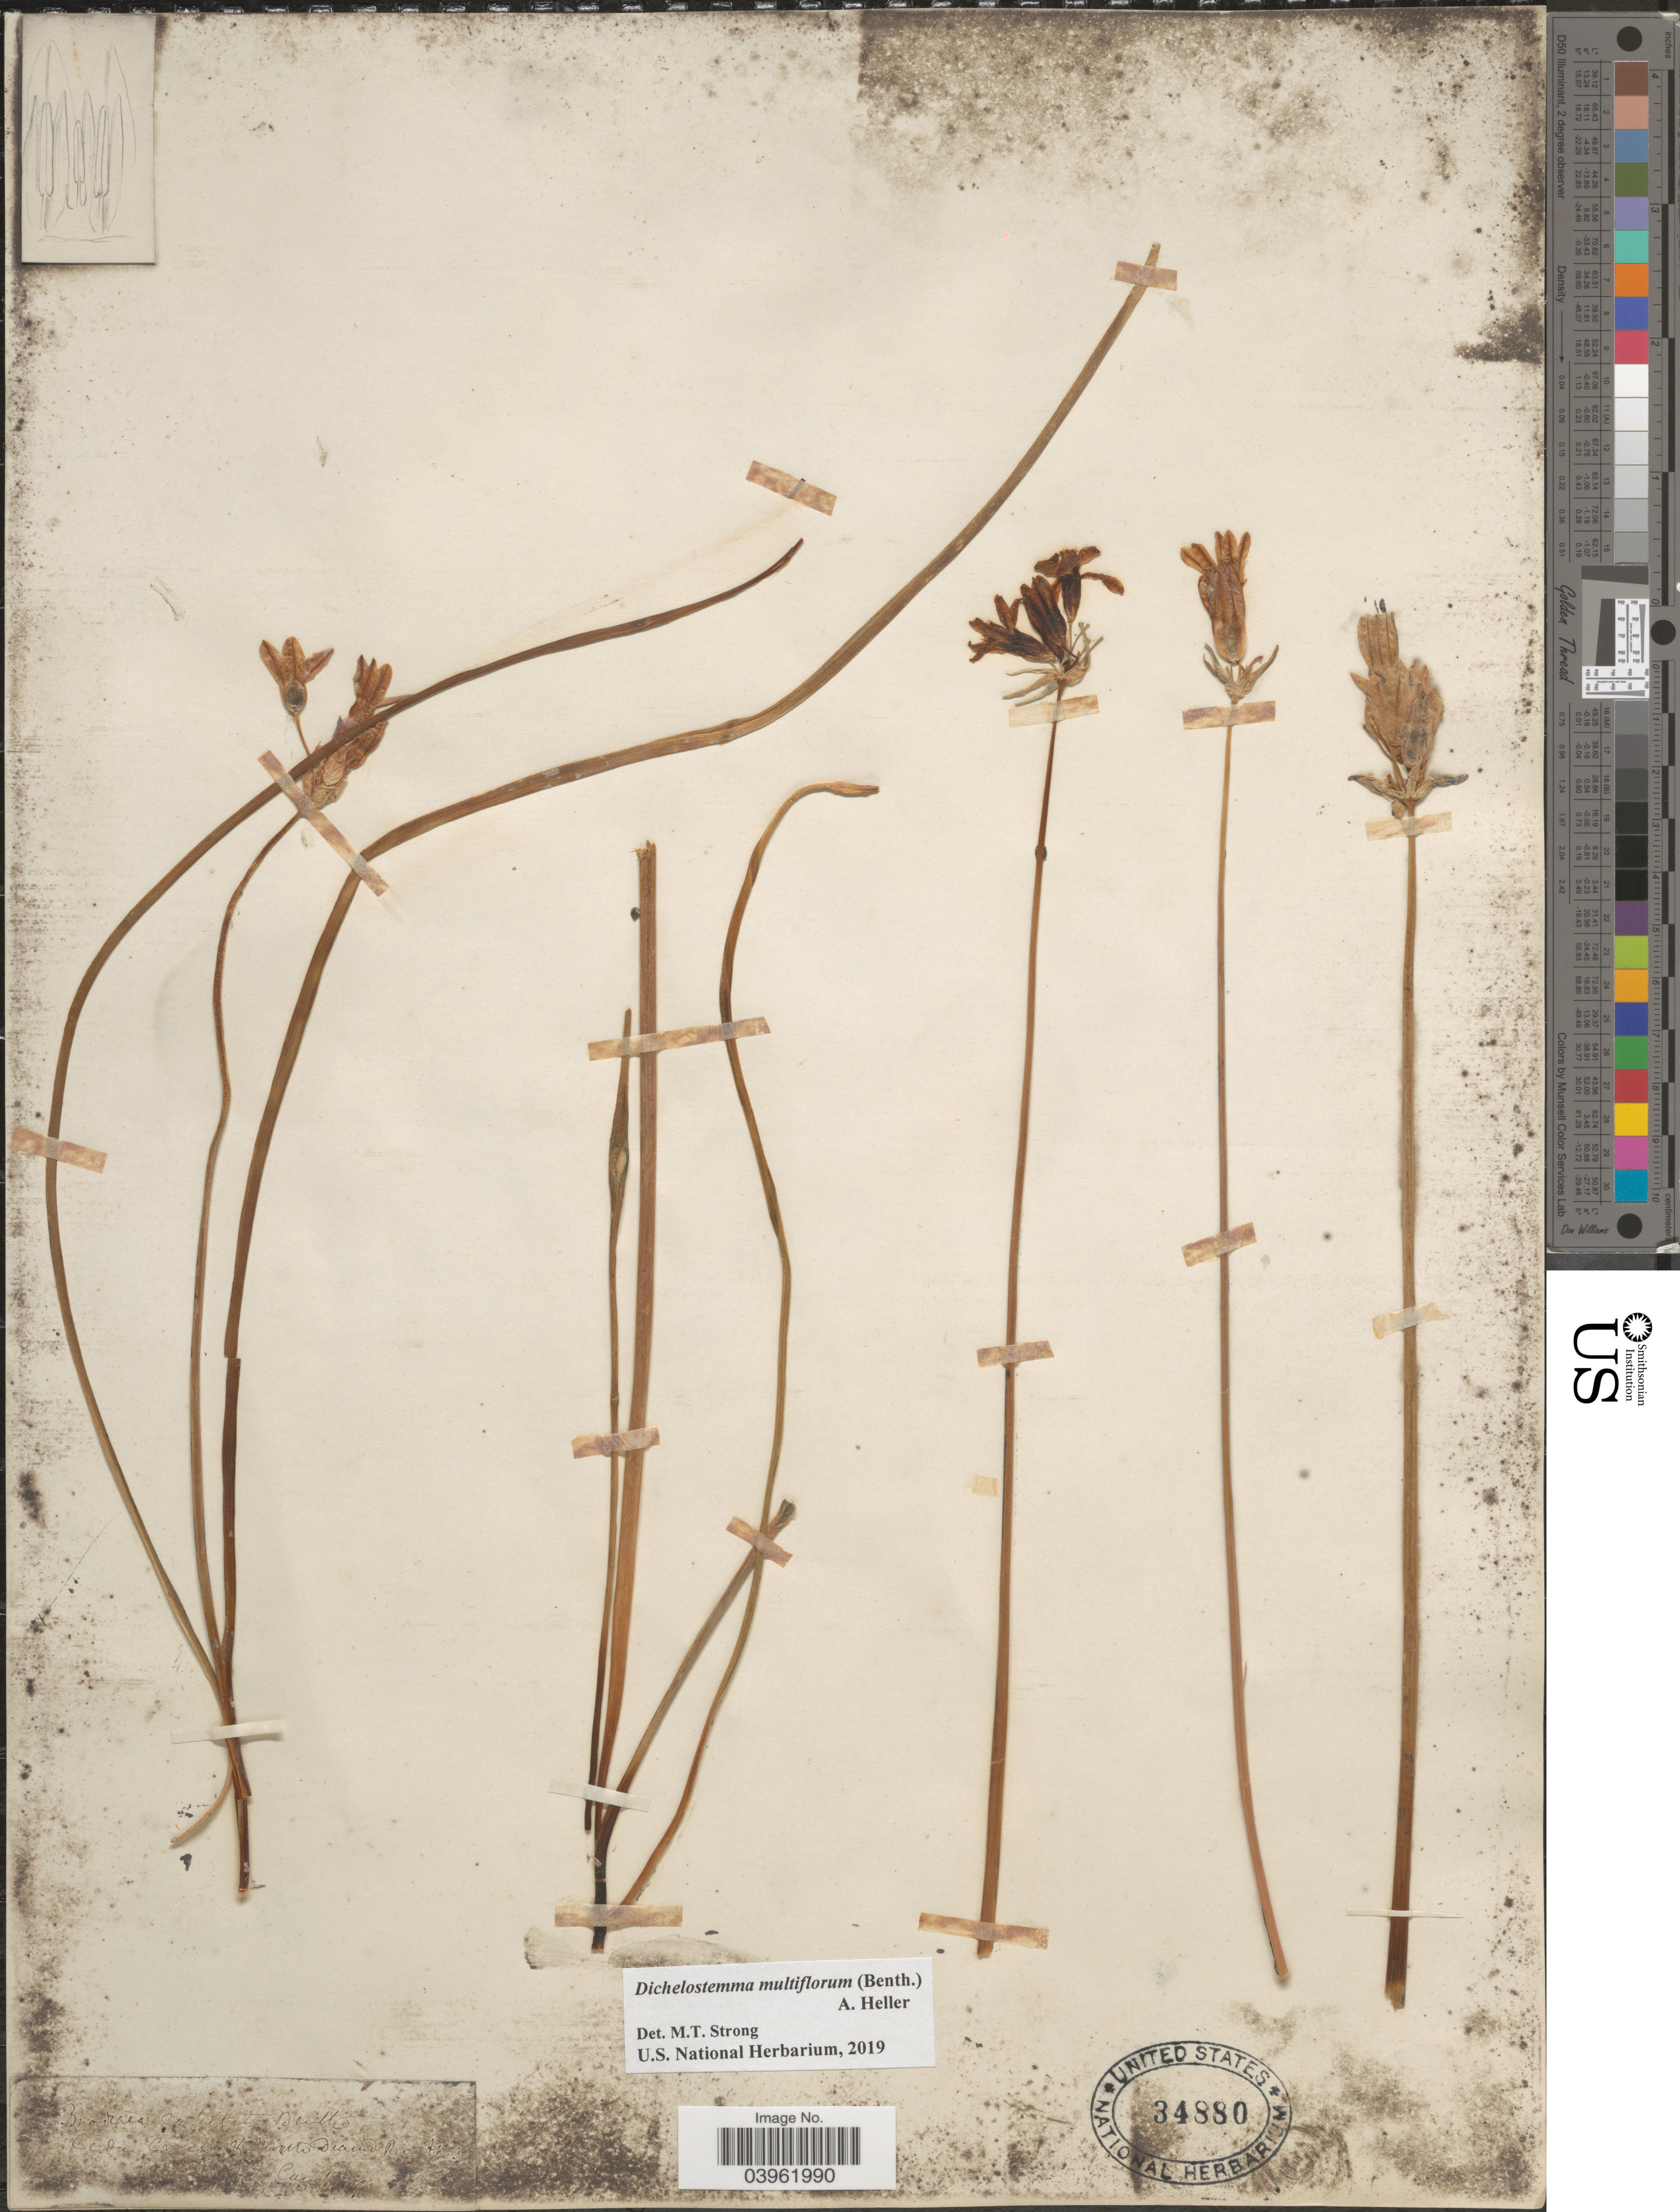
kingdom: Plantae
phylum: Tracheophyta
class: Liliopsida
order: Asparagales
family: Asparagaceae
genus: Dichelostemma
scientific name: Dichelostemma multiflorum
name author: (Benth.) A. Heller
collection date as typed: Transcribed d/m/y: 3/4/79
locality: Cedar Creek & Monte Deaund Rio. [interpreted]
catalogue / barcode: US 34880